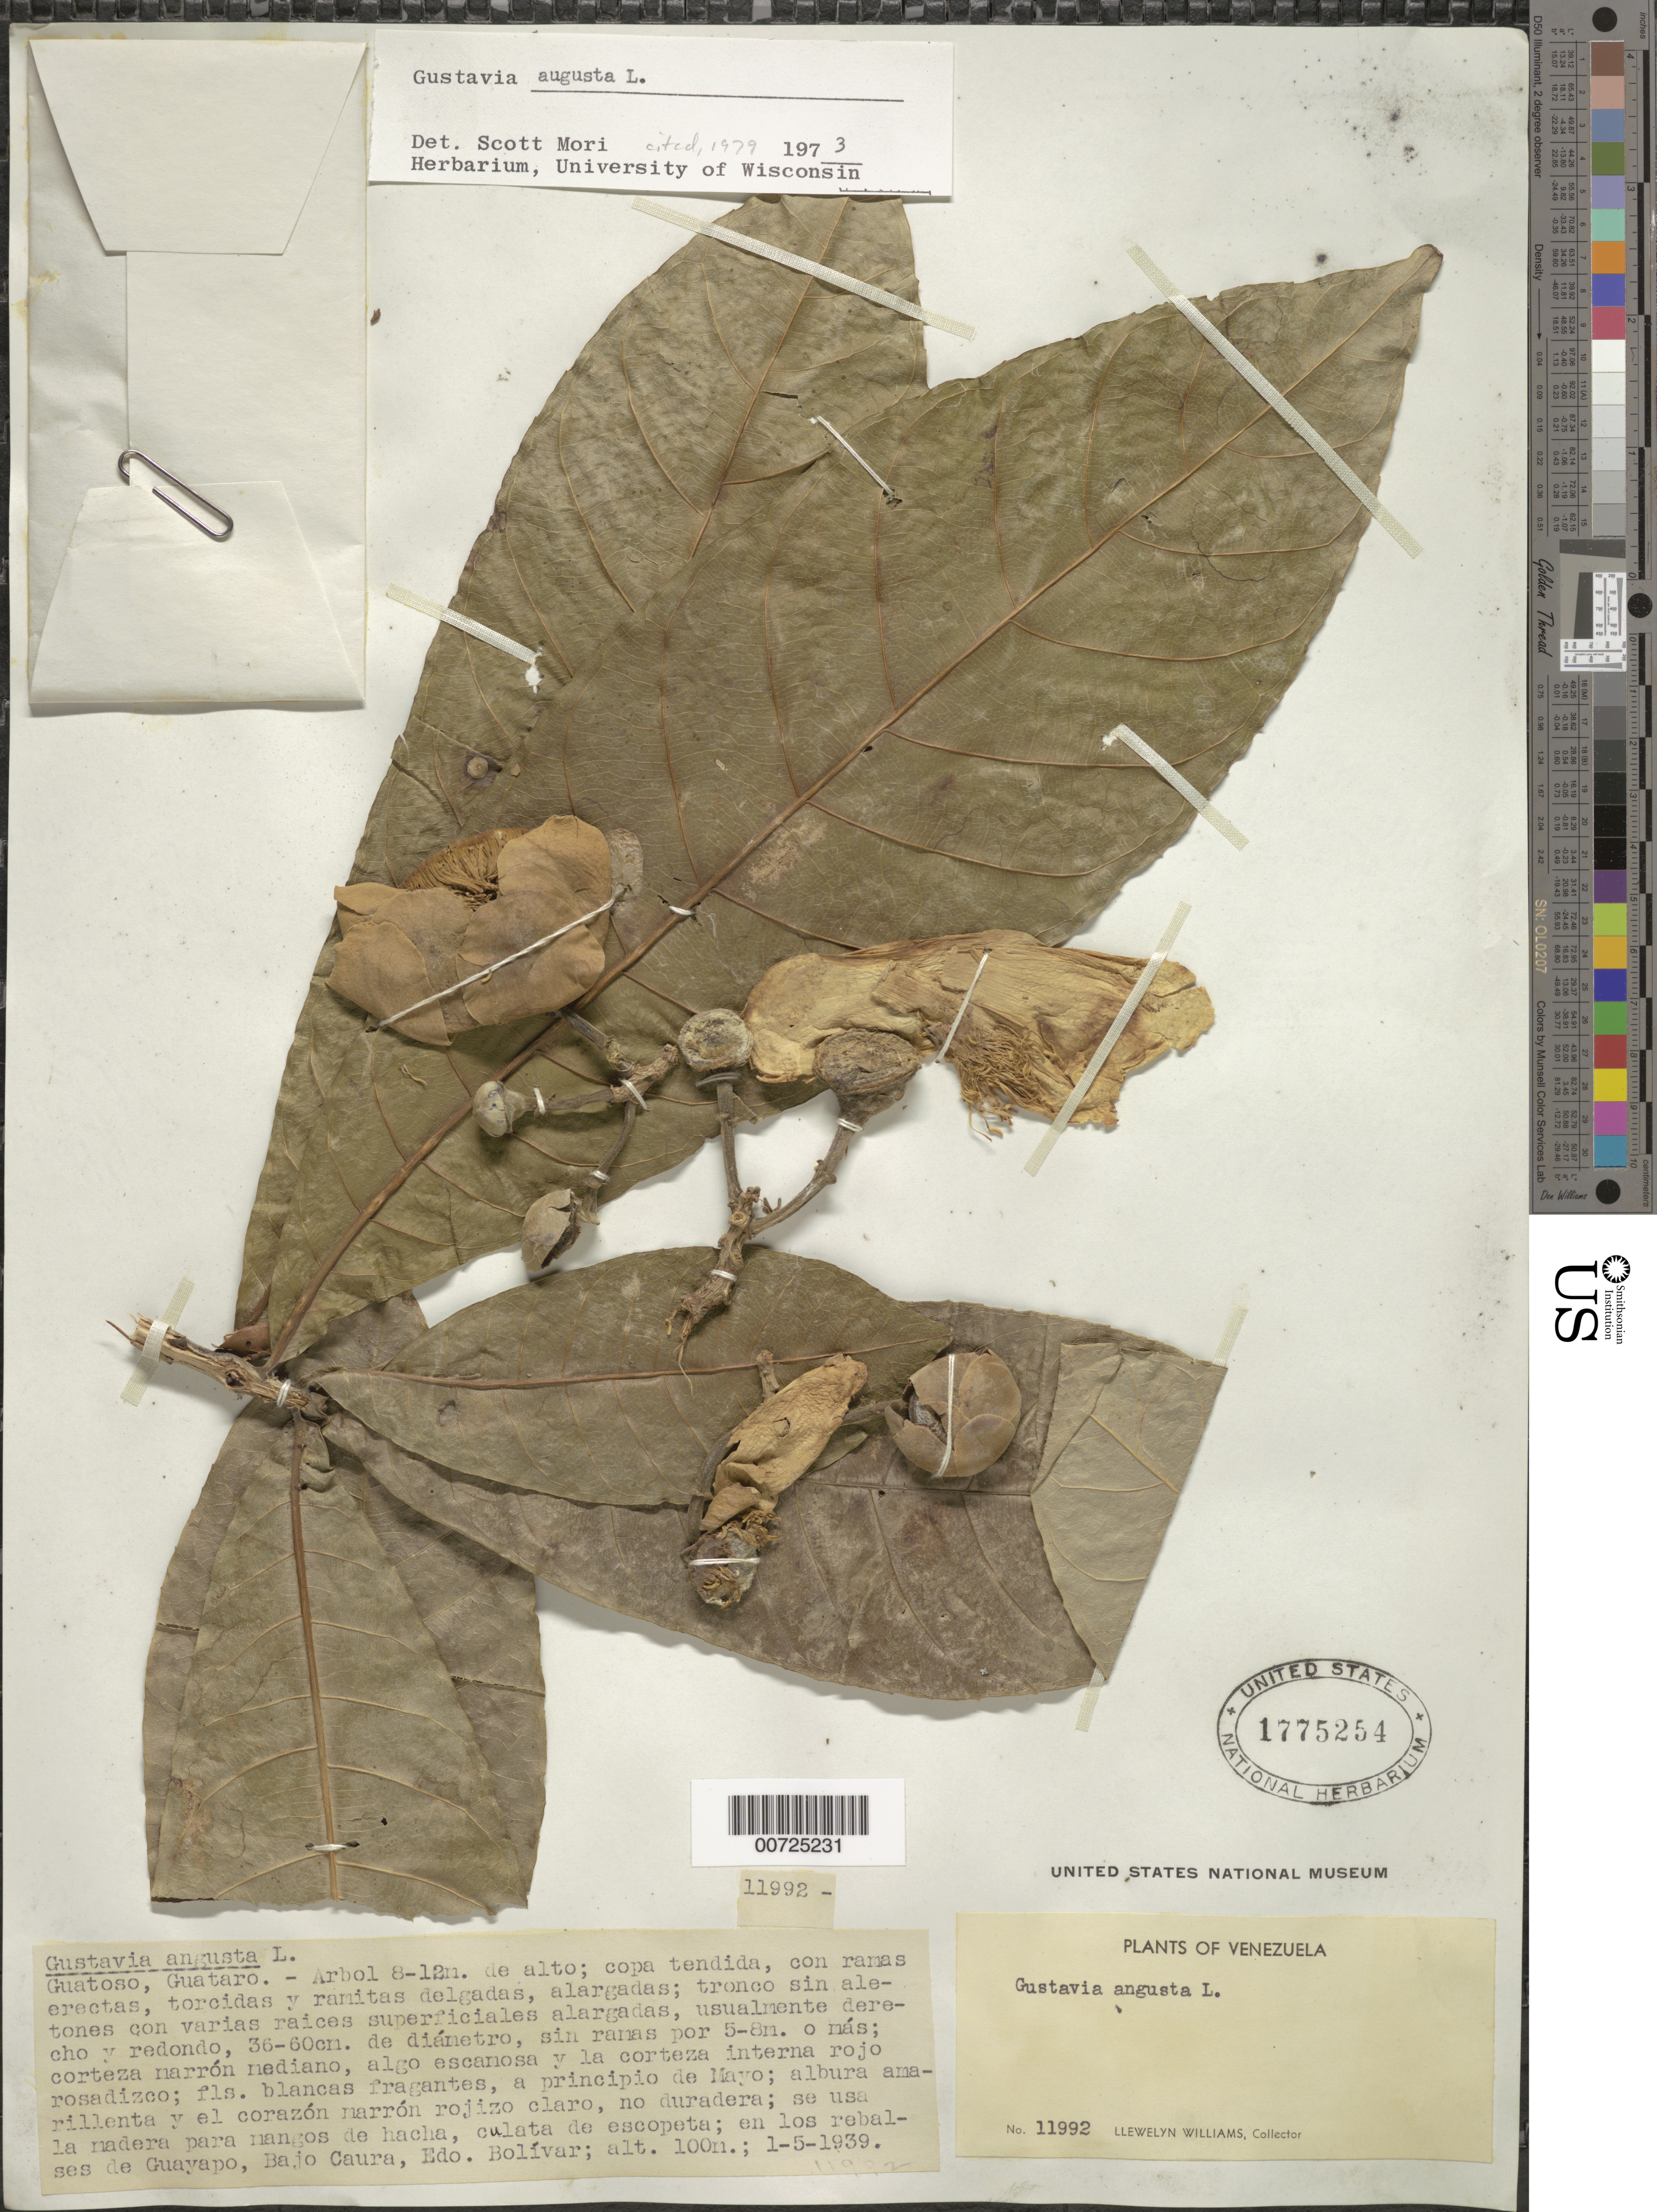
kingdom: Plantae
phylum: Tracheophyta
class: Magnoliopsida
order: Ericales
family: Lecythidaceae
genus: Gustavia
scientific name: Gustavia augusta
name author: L.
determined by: Mori, Scott A.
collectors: Ll. Williams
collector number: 11992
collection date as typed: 1-May-39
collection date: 1939-05-01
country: Venezuela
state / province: Bolívar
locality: Guayapo, Bajo Caura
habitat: In pools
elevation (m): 100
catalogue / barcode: US 1775254